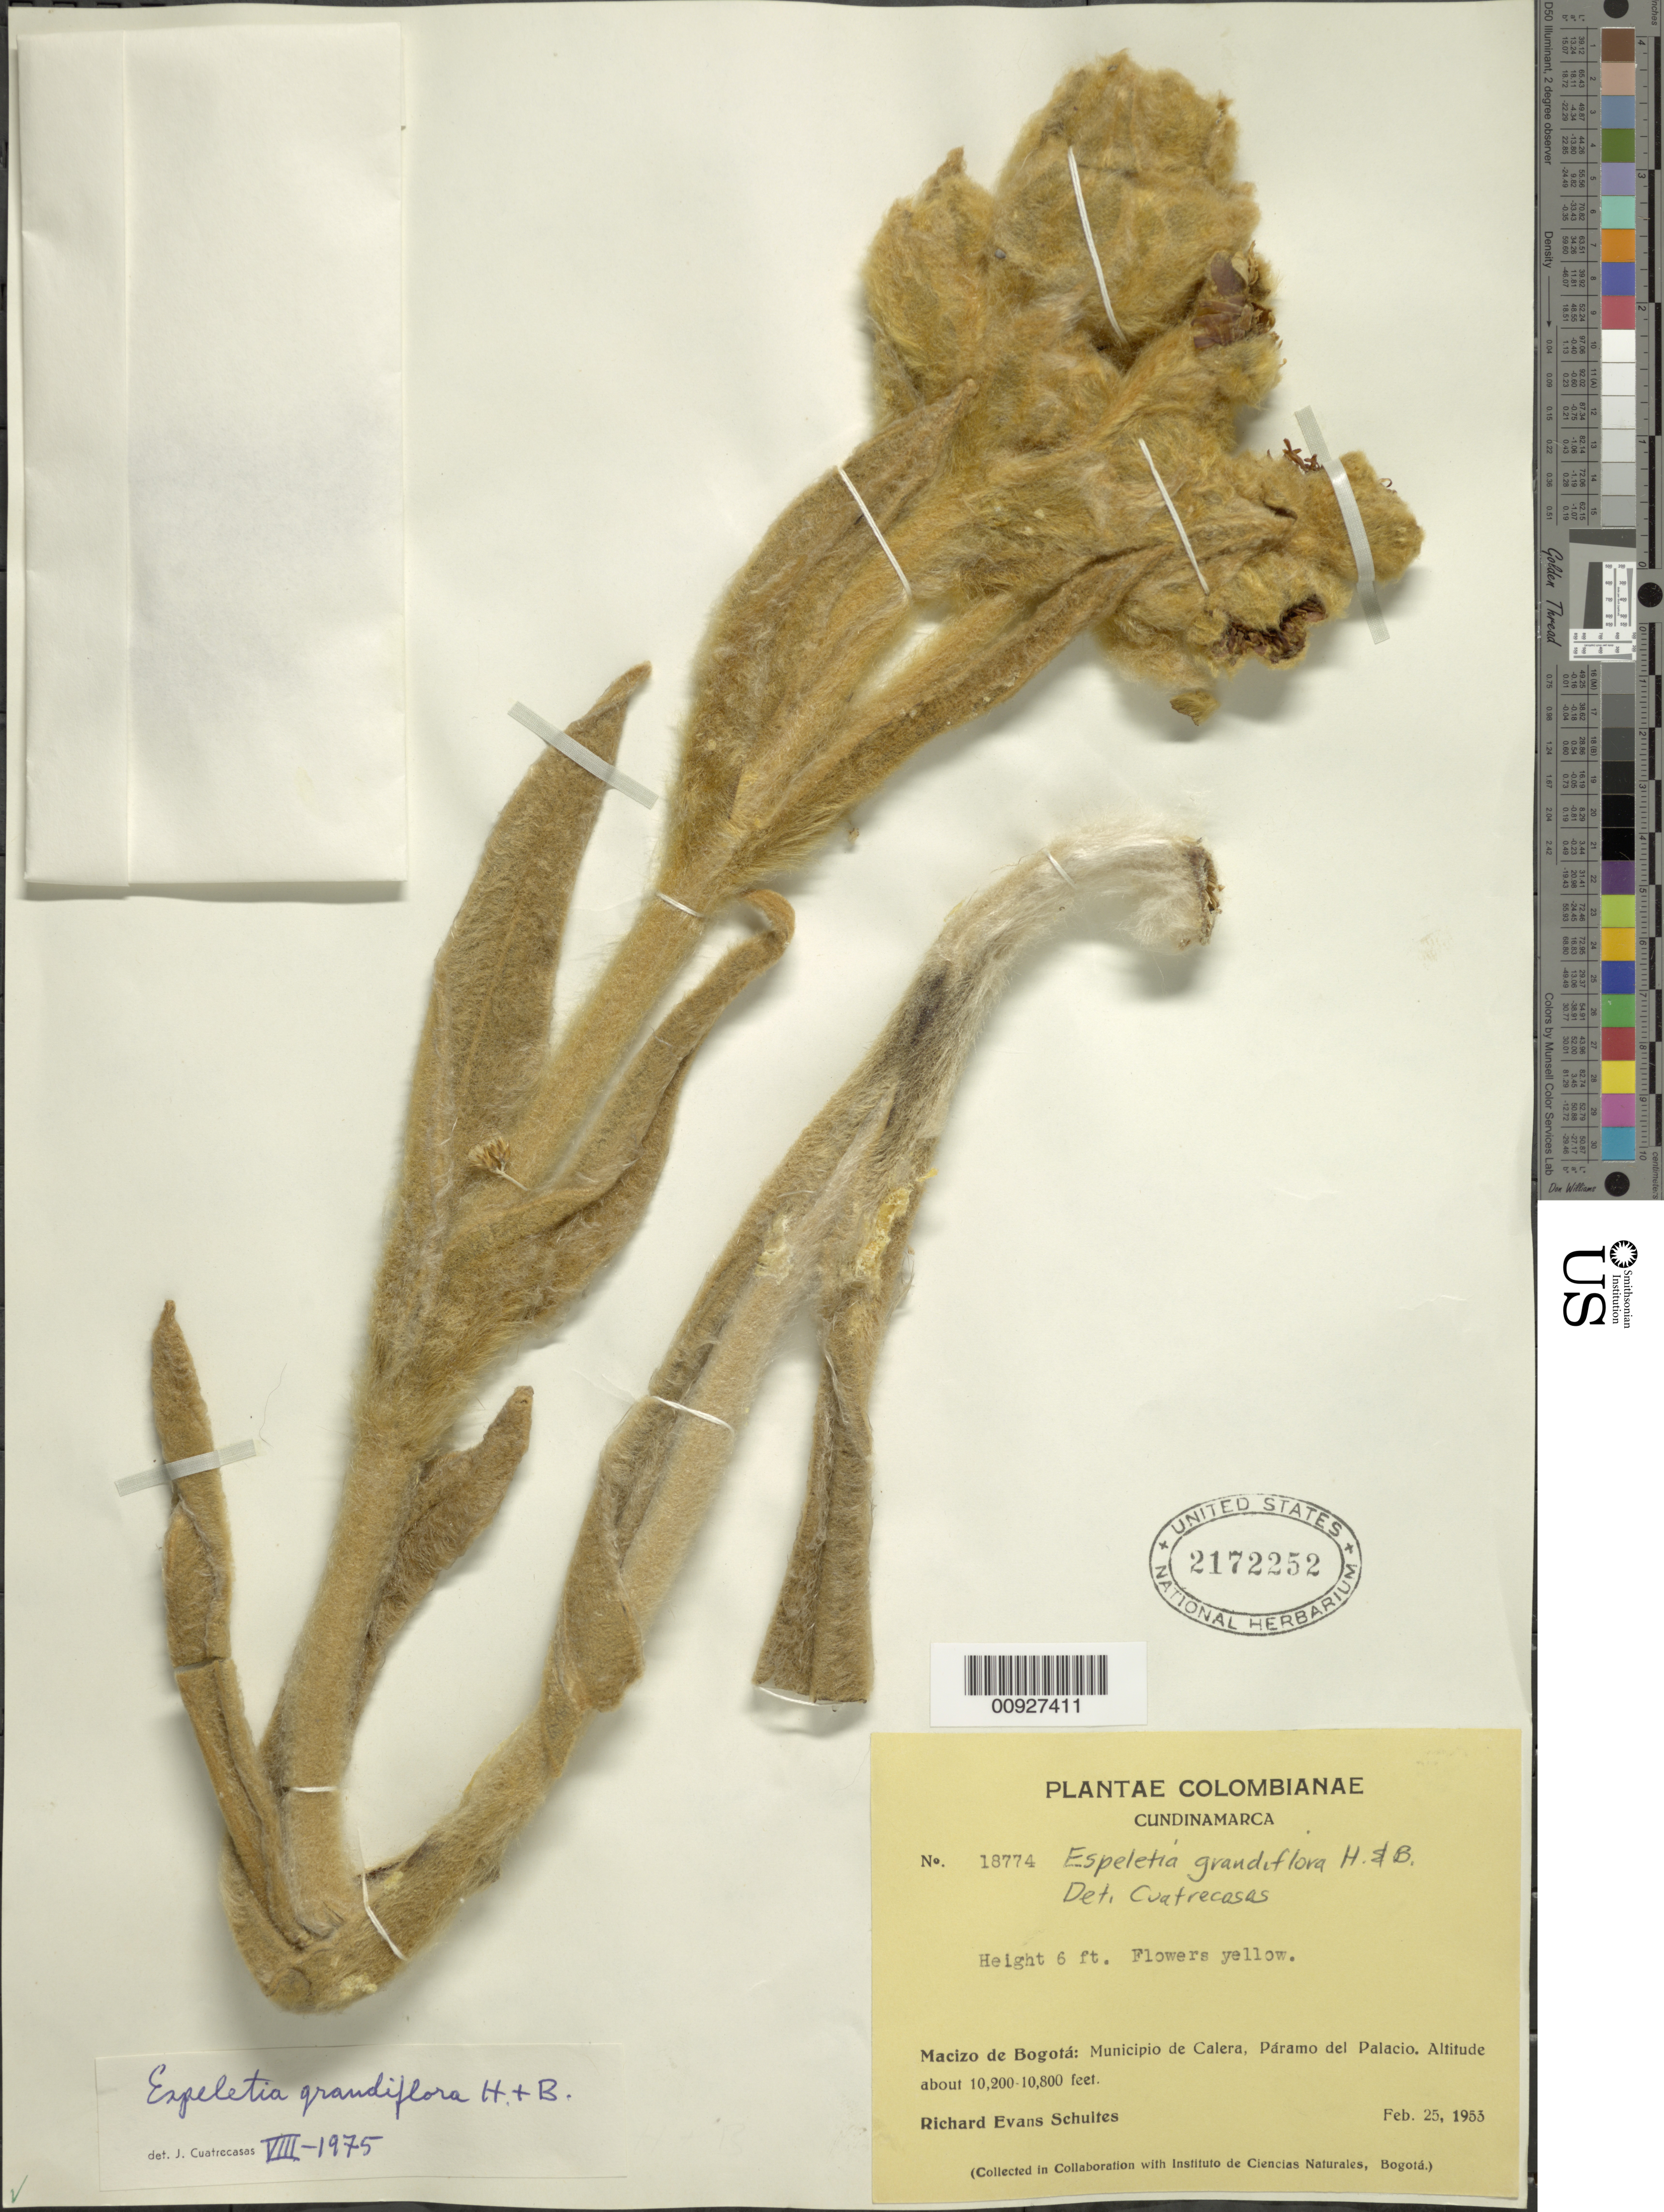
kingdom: Plantae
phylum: Tracheophyta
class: Magnoliopsida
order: Asterales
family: Asteraceae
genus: Espeletia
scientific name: Espeletia grandiflora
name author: Humb. & Bonpl.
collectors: R. E. Schultes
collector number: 18774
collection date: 1953-02-25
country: Colombia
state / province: Cundinamarca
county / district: La Calera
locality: Páramo de Palacio. Macizo de Bogotá.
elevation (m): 3400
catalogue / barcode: US 2172252